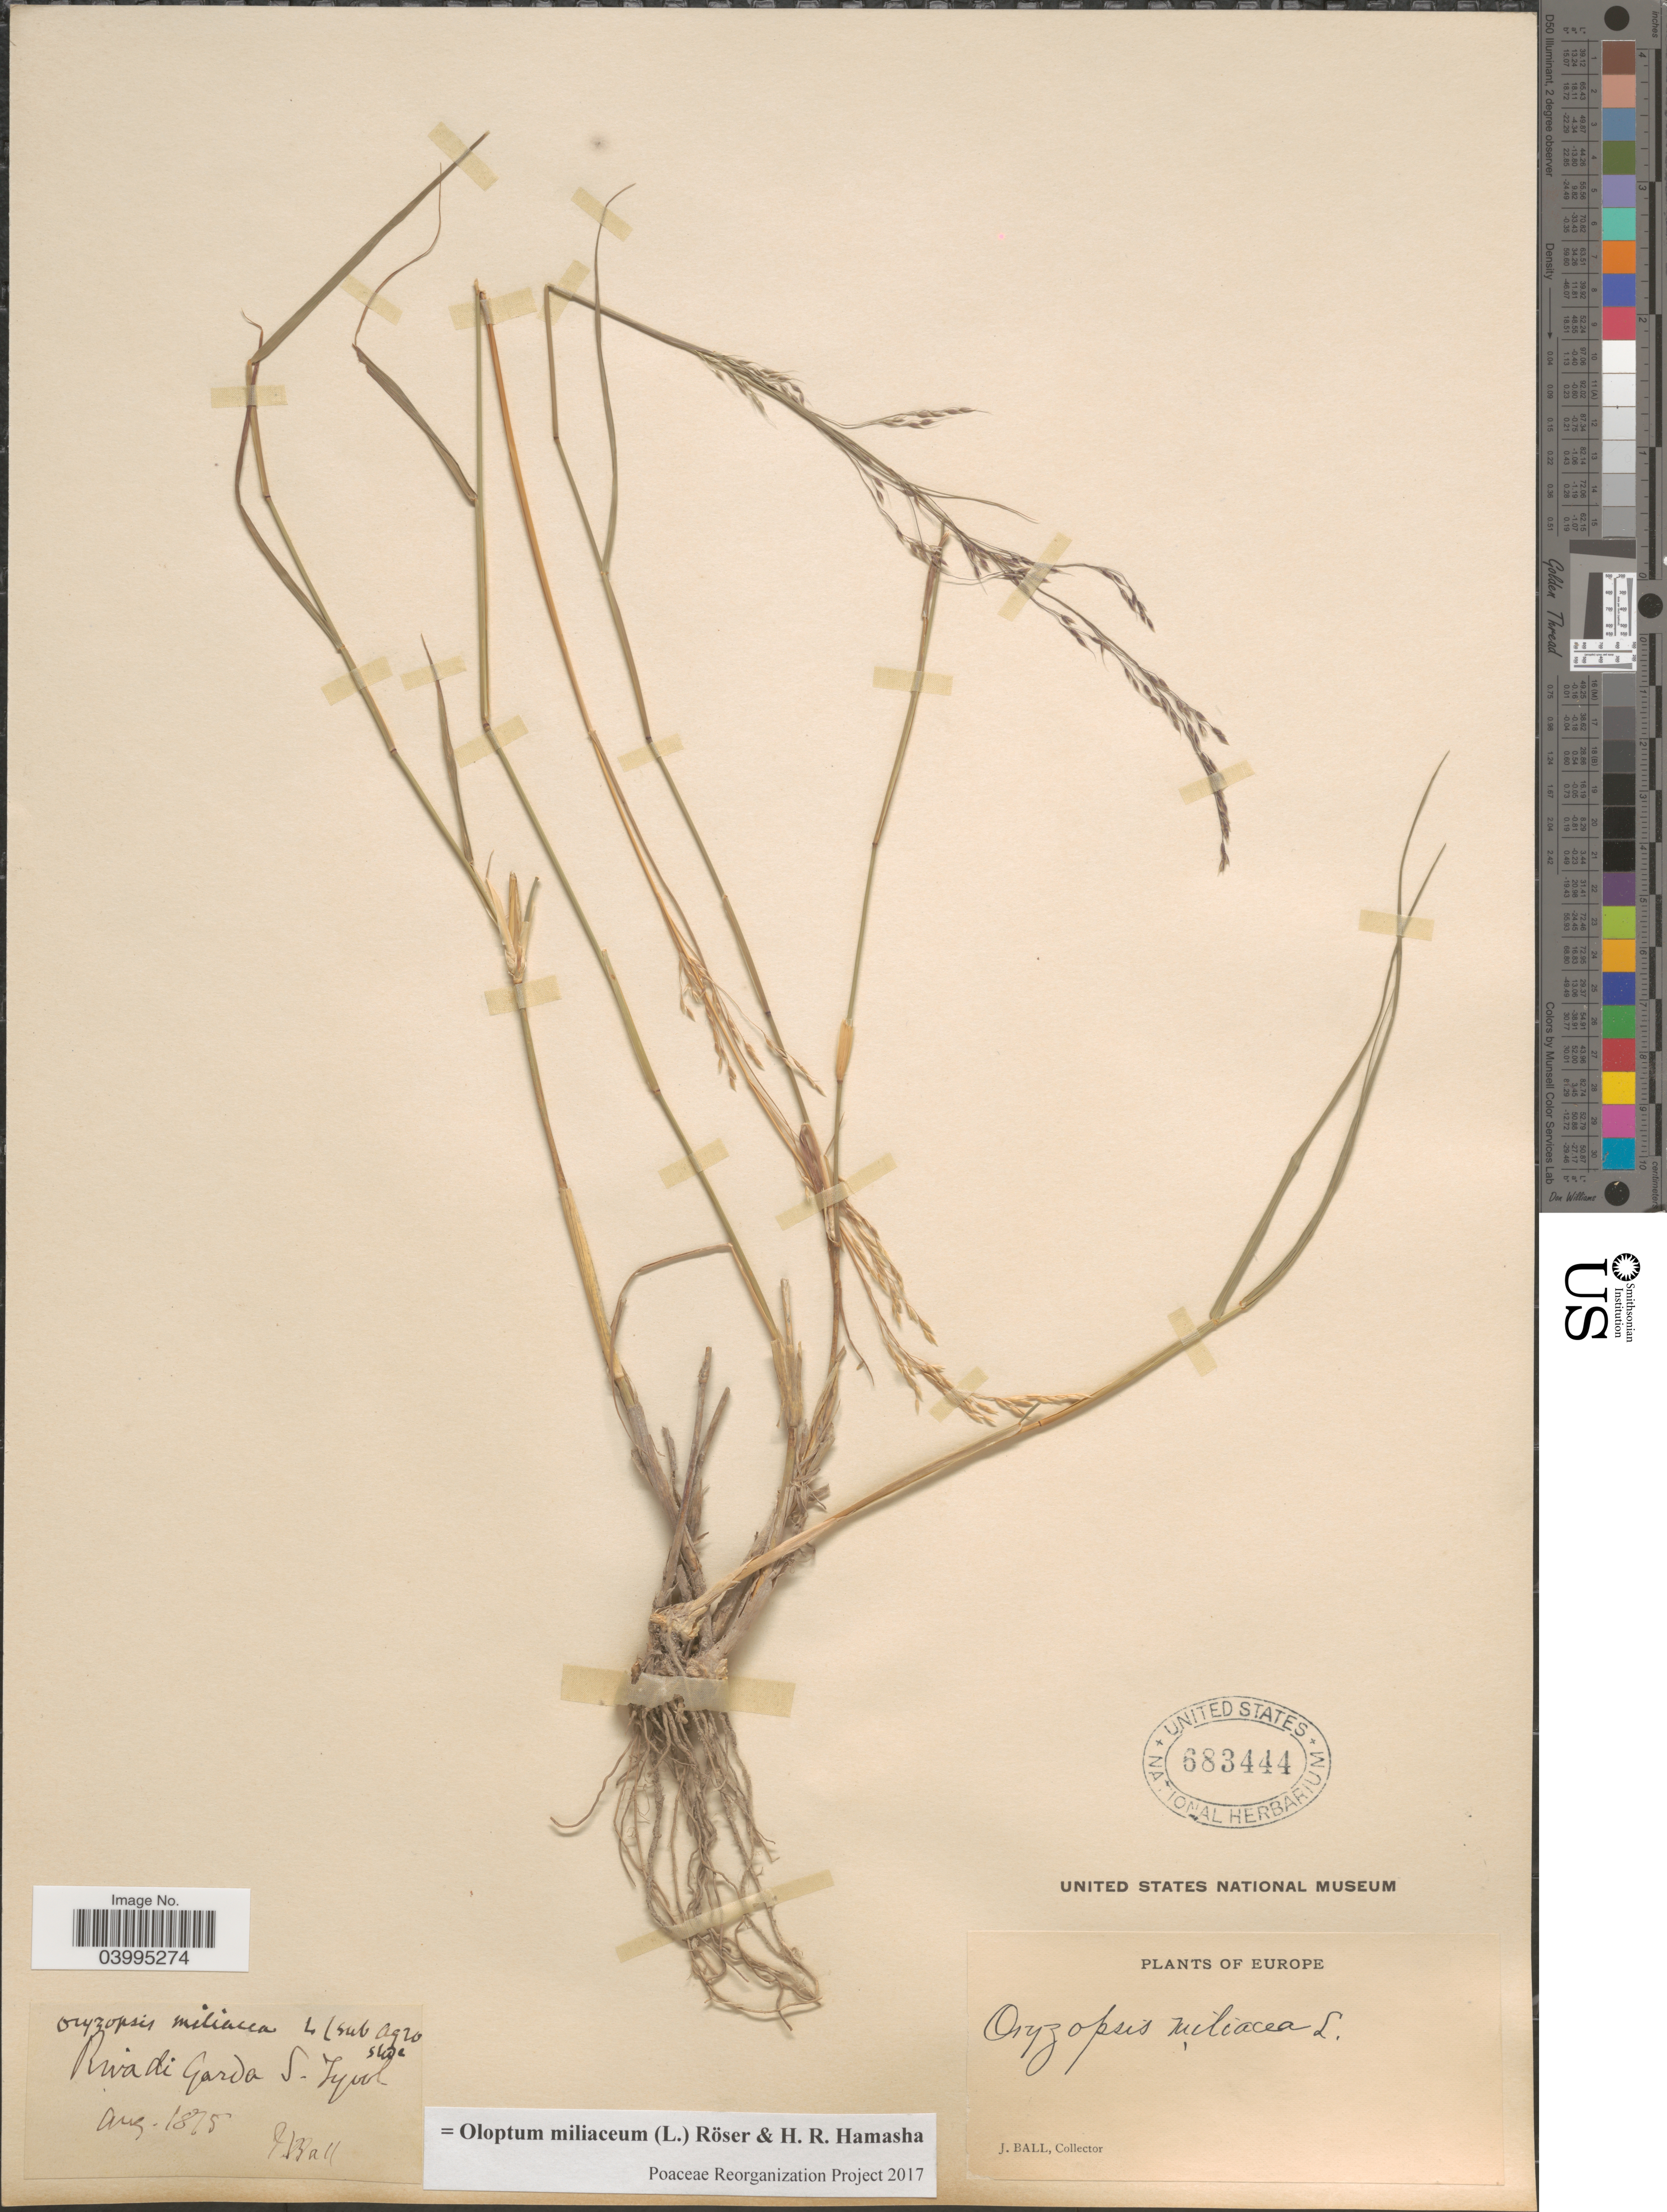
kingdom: Plantae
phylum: Tracheophyta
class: Liliopsida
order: Poales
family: Poaceae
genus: Oloptum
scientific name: Oloptum miliaceum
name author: Röser & H. R. Hamasha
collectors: J. Ball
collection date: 1875-08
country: Italy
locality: Riva di Garda S. Tyrol.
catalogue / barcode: US 683444